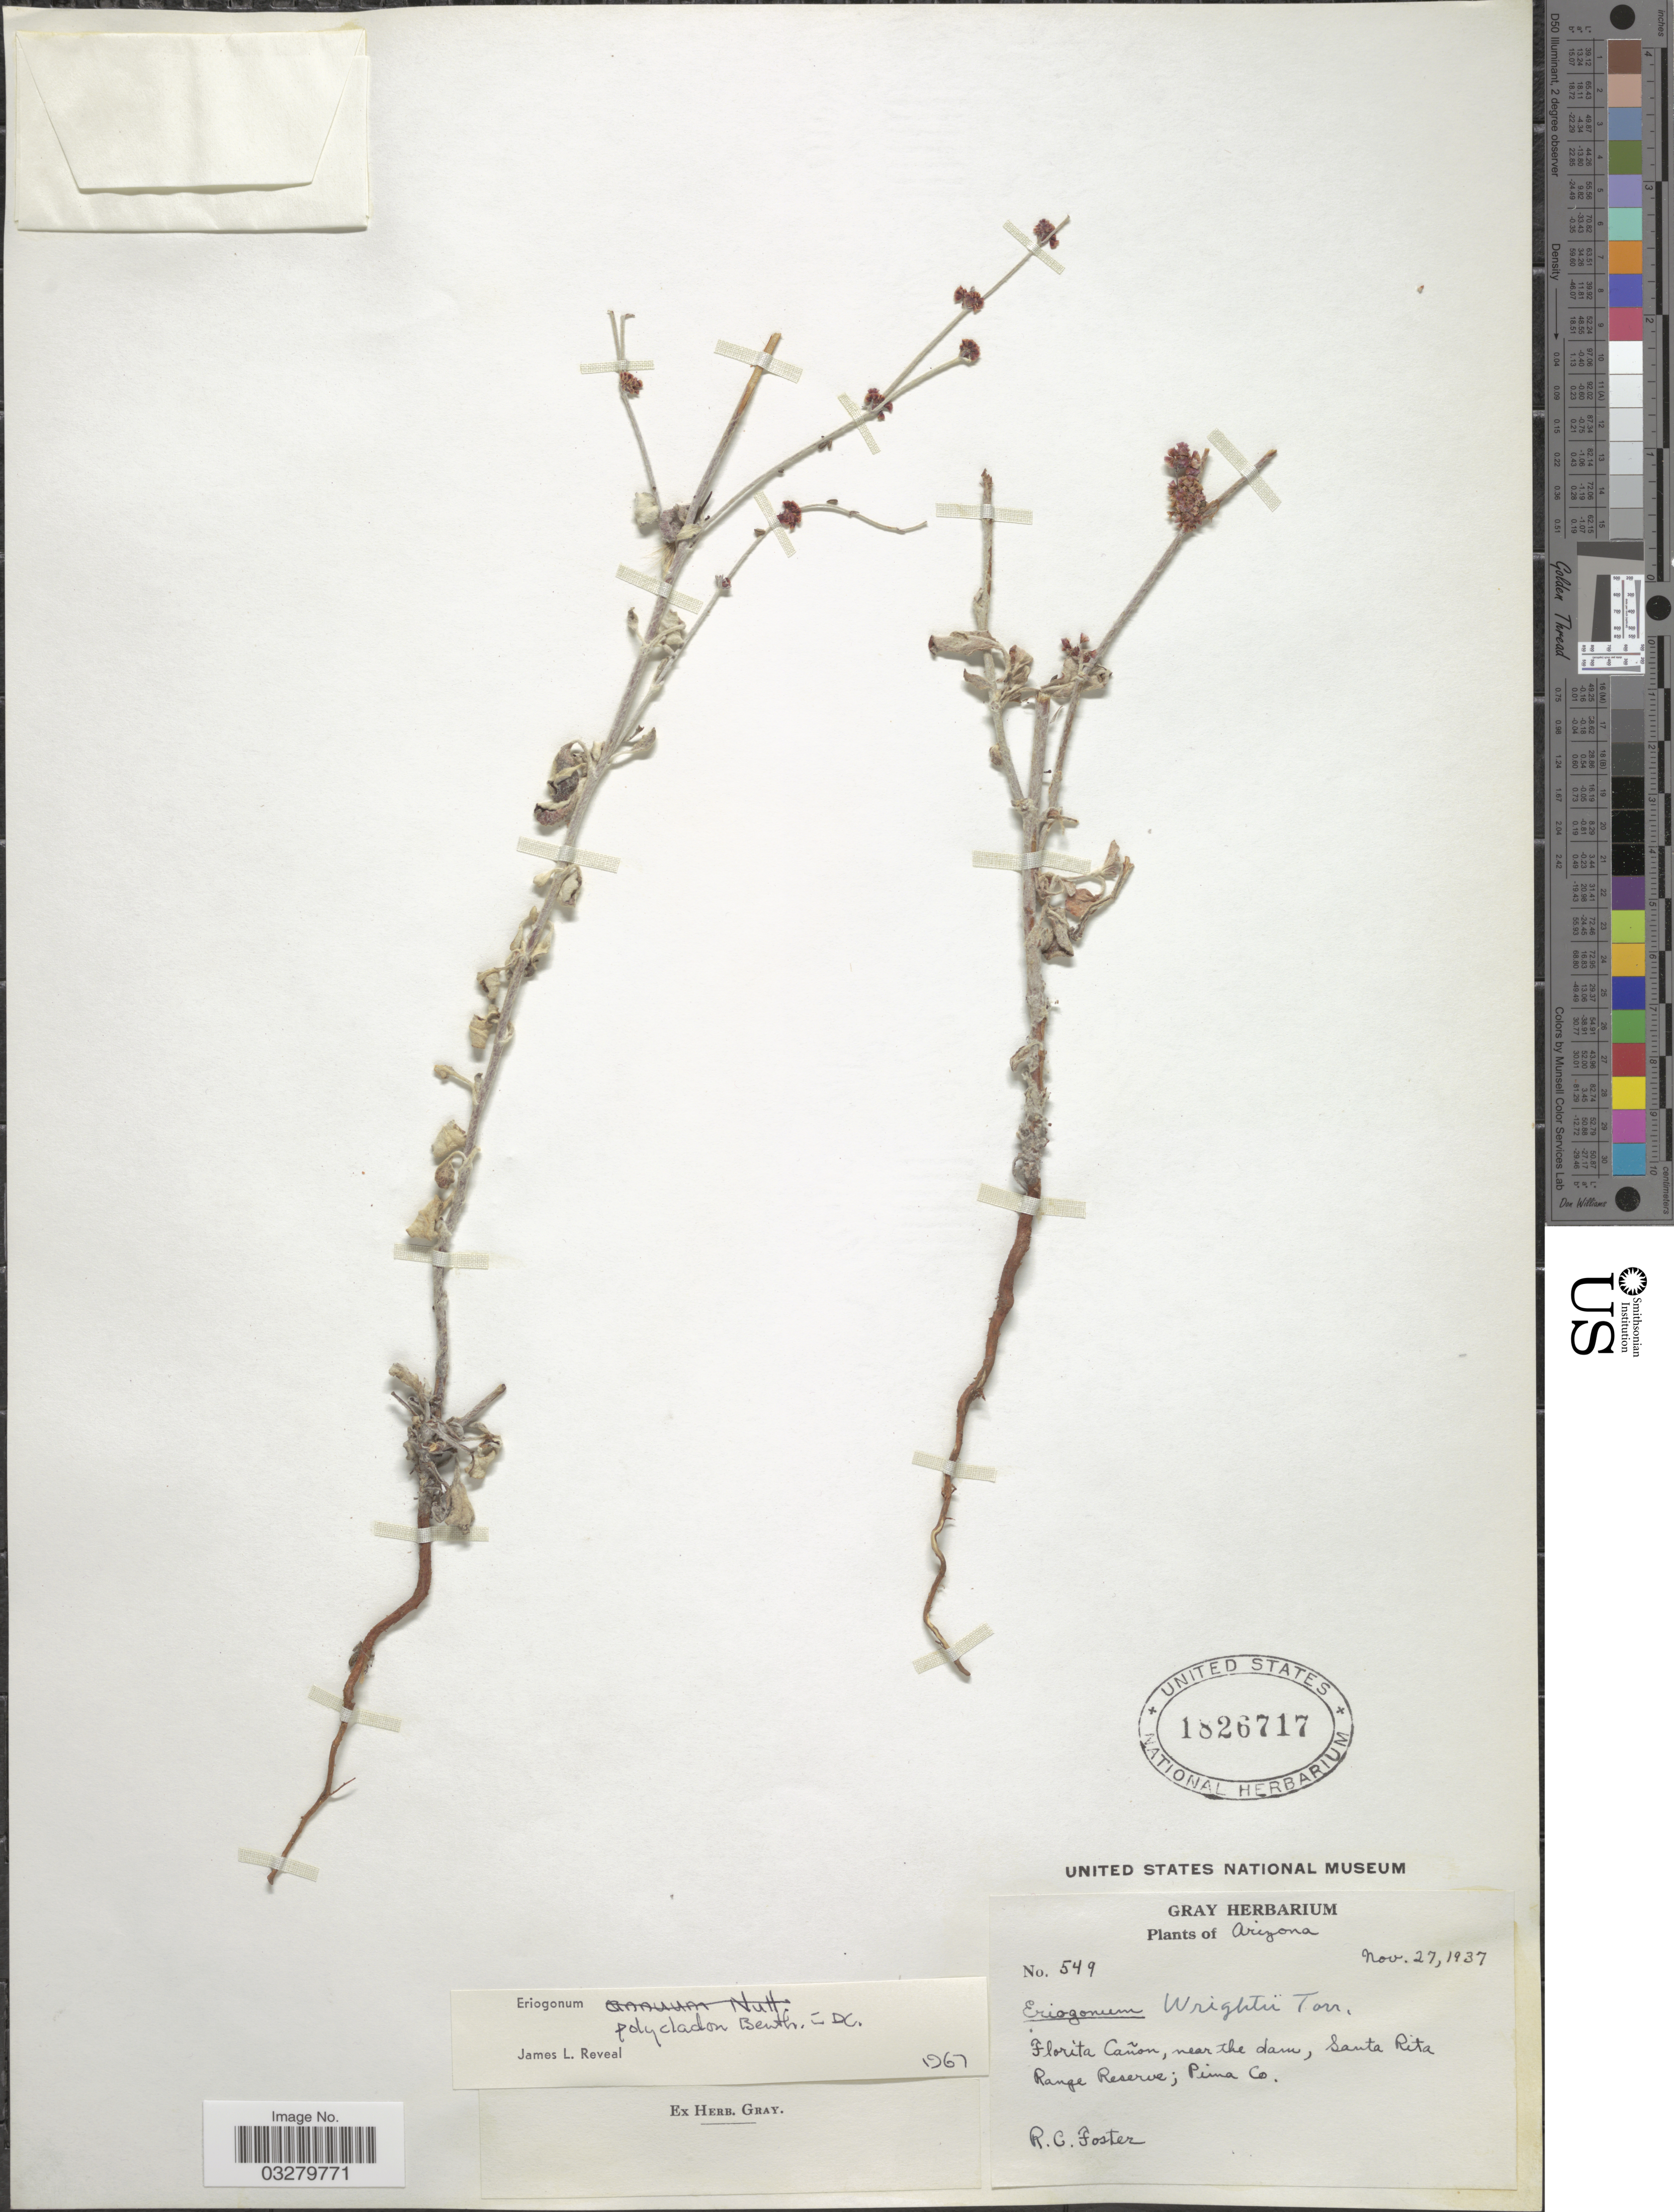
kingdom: Plantae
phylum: Tracheophyta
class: Magnoliopsida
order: Caryophyllales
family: Polygonaceae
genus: Eriogonum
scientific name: Eriogonum polycladon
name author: Benth.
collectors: R. C. Foster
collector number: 549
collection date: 1937-11-27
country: United States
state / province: Arizona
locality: Florita Cañon, near the dam, Santa Rita Range Reserve; Pima Co.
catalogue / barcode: US 1826717